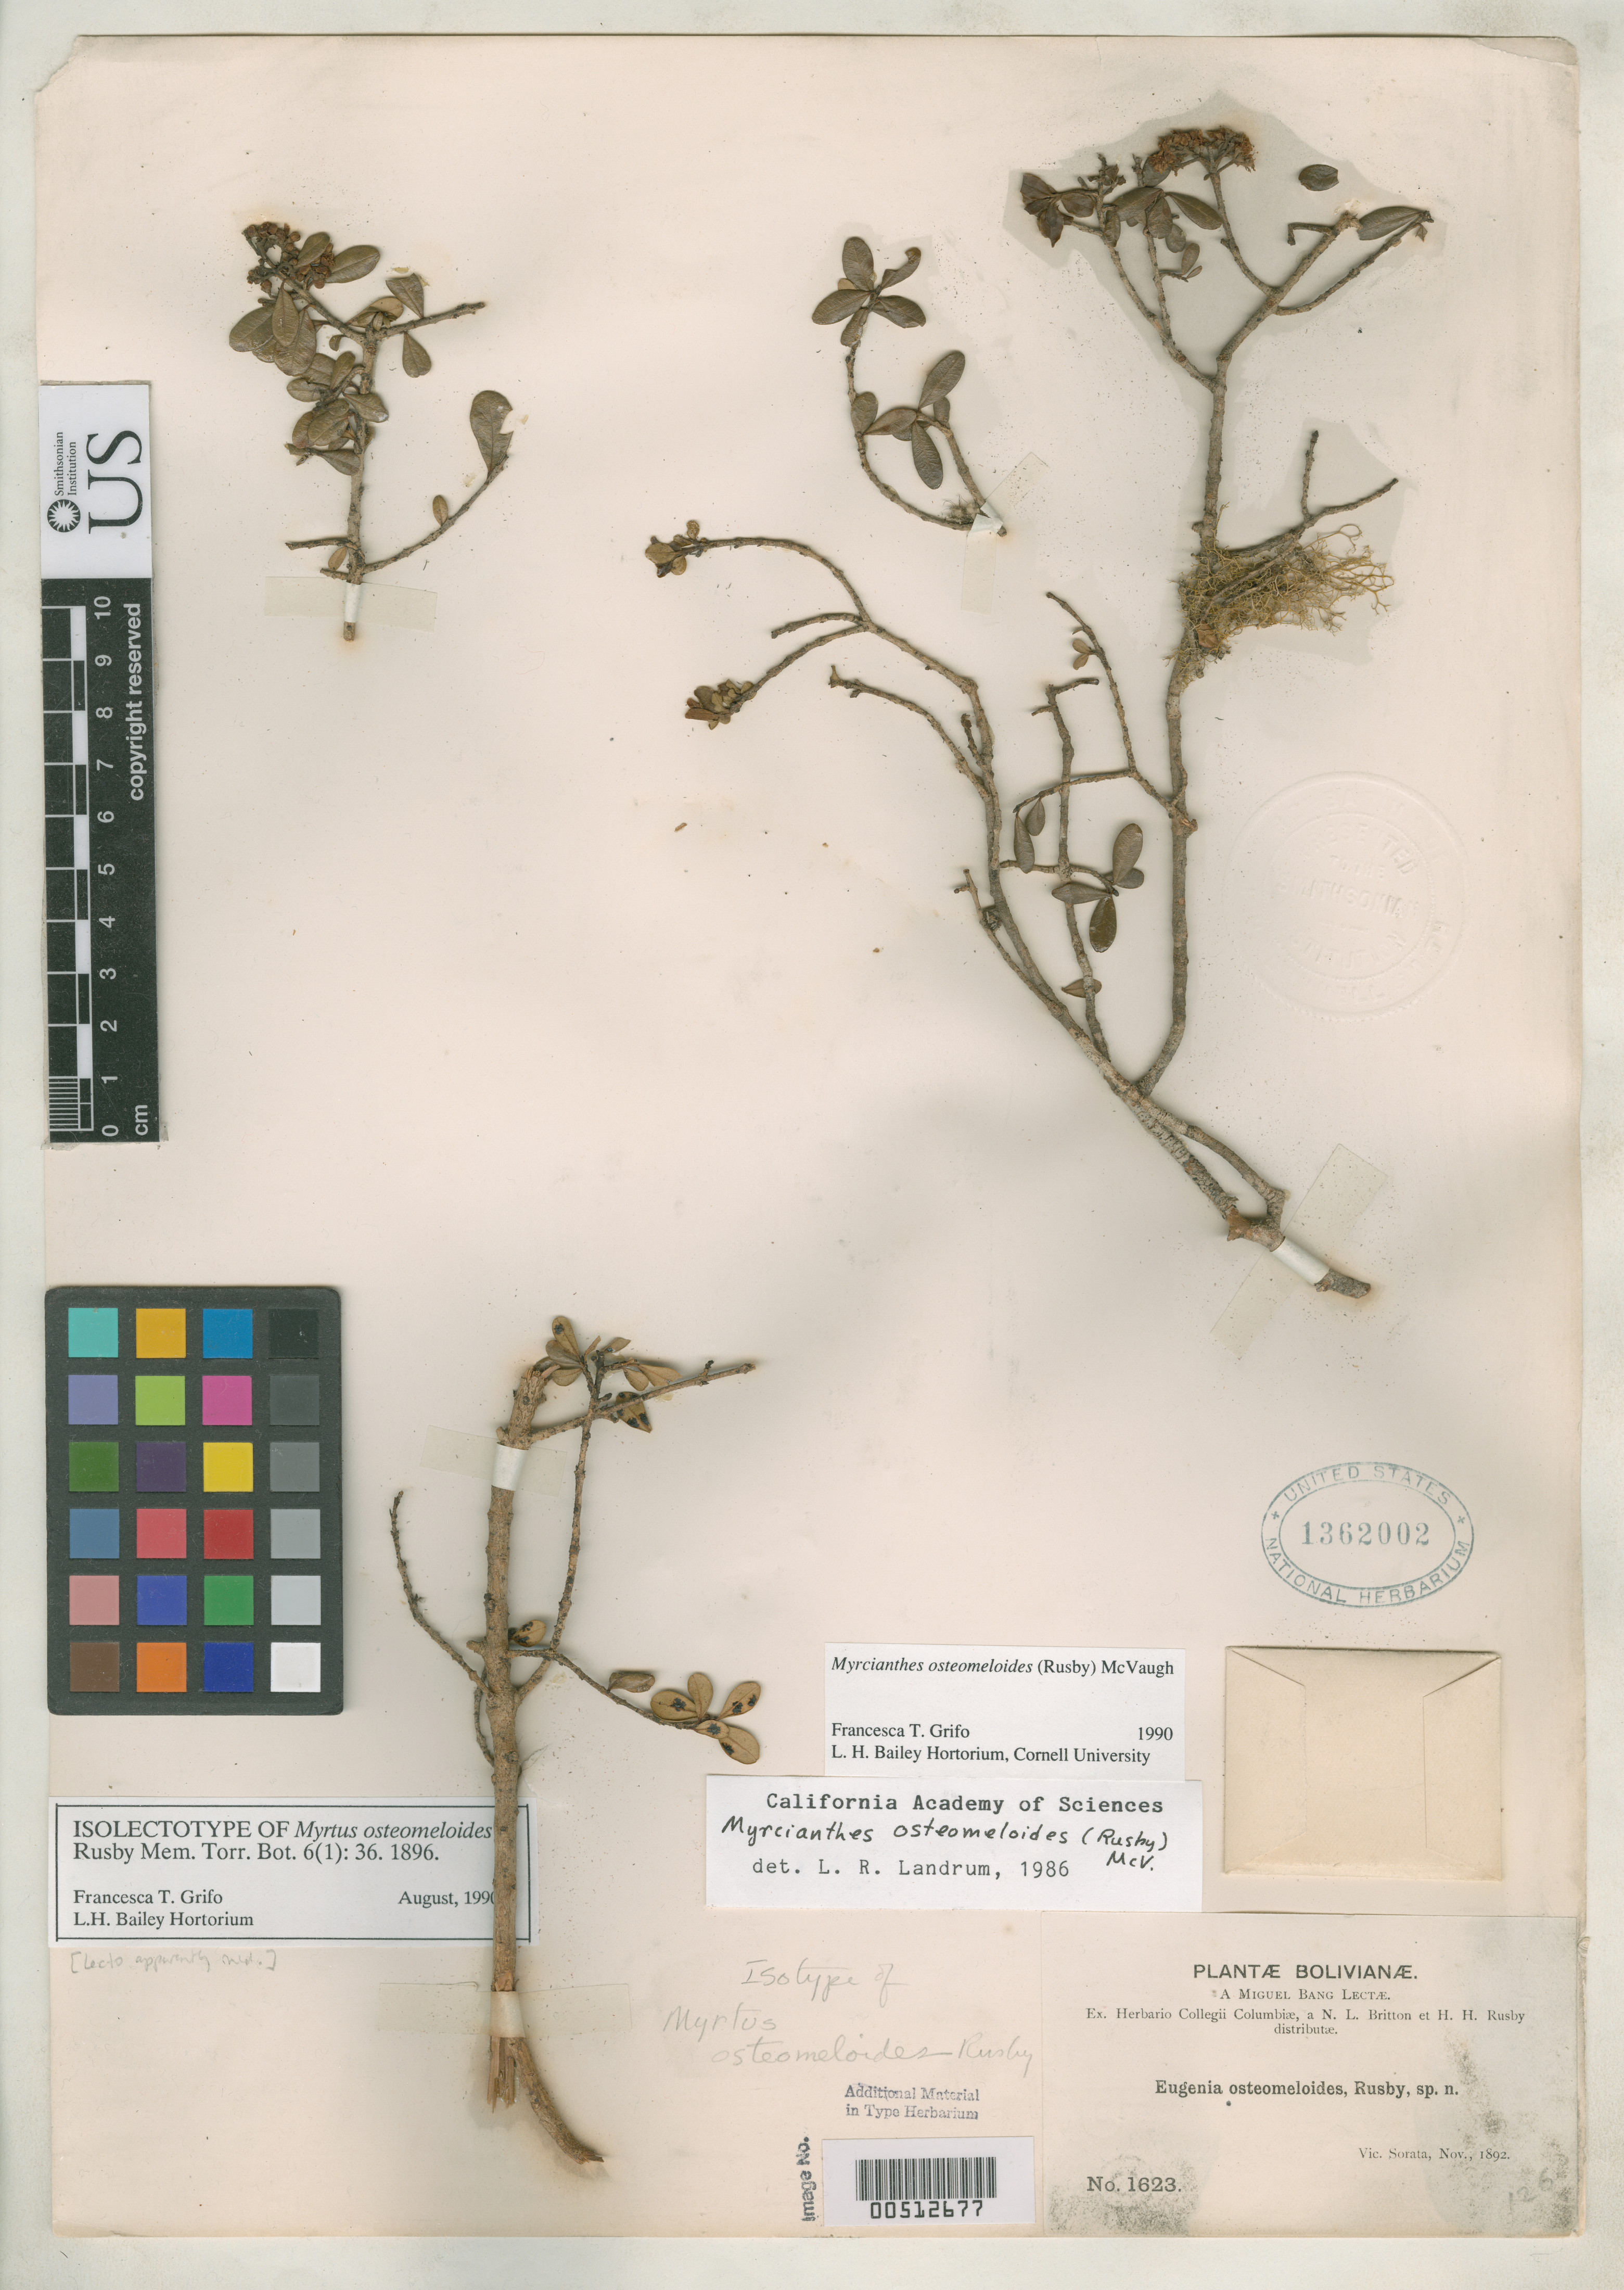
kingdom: Plantae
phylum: Tracheophyta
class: Magnoliopsida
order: Myrtales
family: Myrtaceae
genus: Myrtus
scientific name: Myrtus osteomeloides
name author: Rusby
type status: Type Collection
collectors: M. Bang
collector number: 1623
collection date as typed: Nov 1892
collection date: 1892-11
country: Bolivia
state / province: La Paz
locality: Vic. Sorata.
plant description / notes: Annotated by Grifo (1990) as "isolectotype"; lectotypification apparently ined. Syntype? NY has two duplicates; in addition, protologue cites two additional collections.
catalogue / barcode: US 1362002